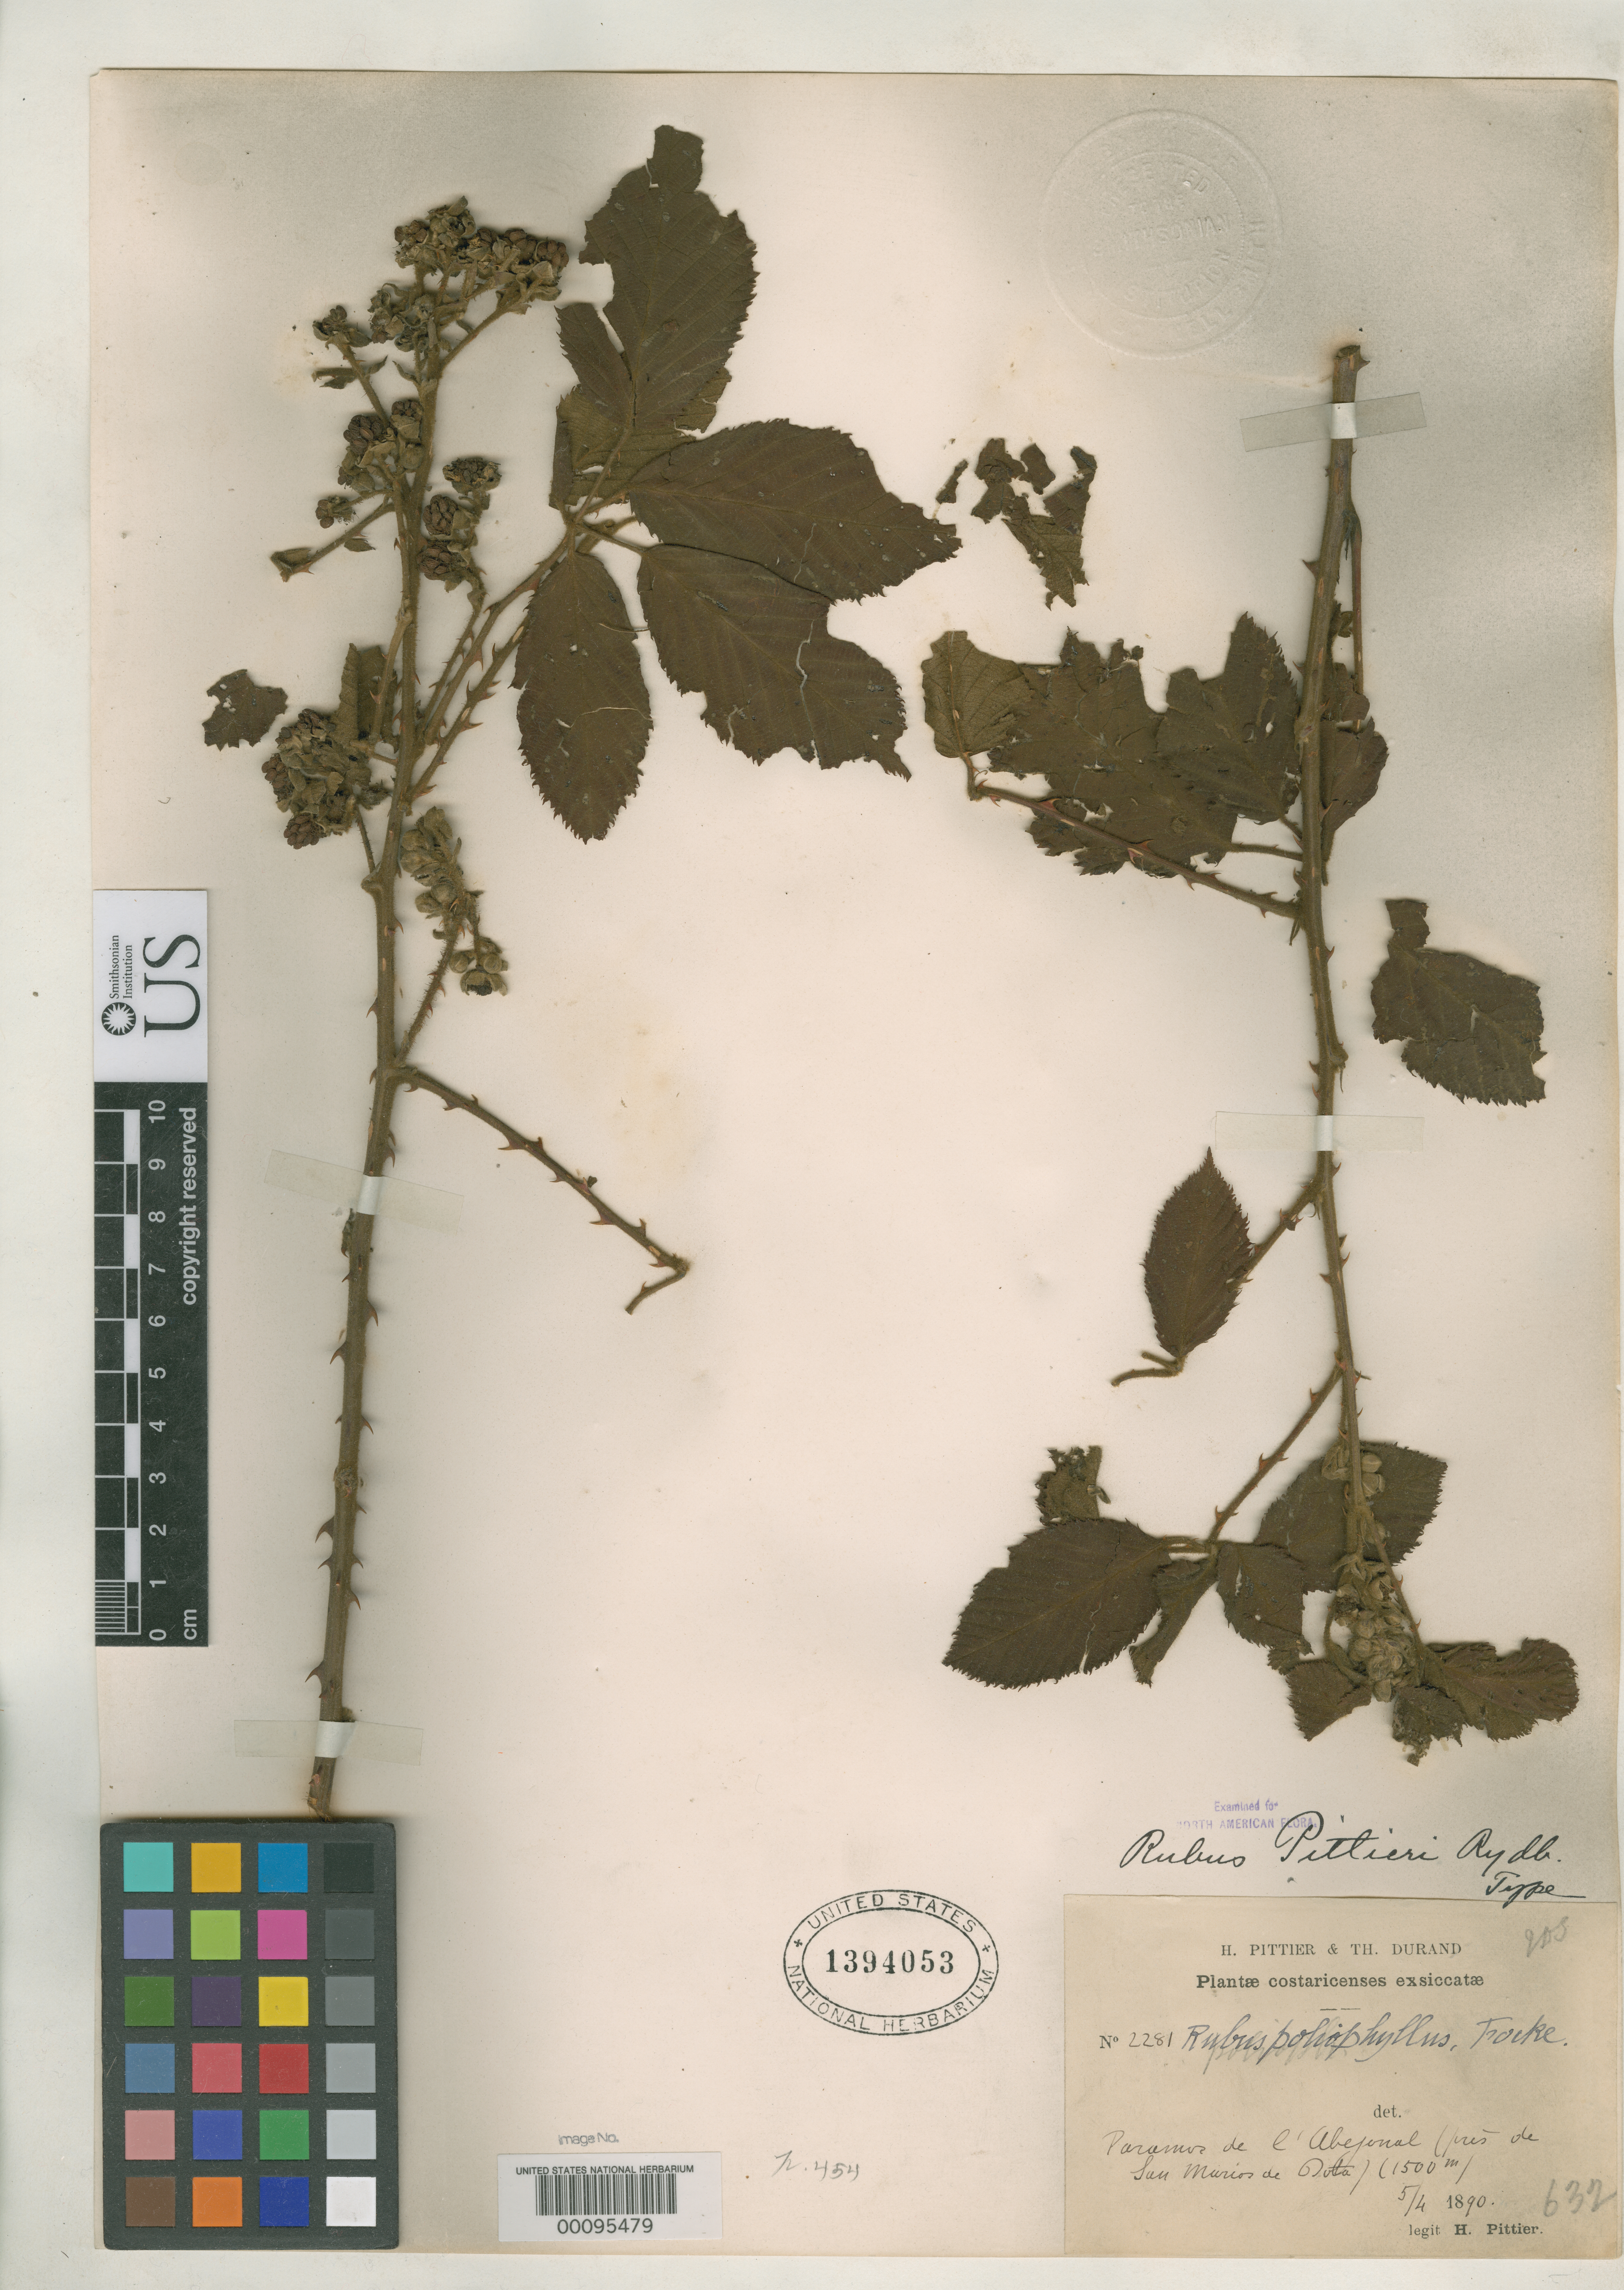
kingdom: Plantae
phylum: Tracheophyta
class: Magnoliopsida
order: Rosales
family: Rosaceae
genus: Rubus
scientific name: Rubus pittieri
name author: Rydb.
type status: Holotype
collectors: H. F. Pittier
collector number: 2281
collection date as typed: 04 May 1890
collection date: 1890-05-04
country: Costa Rica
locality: Paramos de L'Abejonal, pres de San Marcos de Dota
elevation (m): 1500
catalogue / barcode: US 1394053